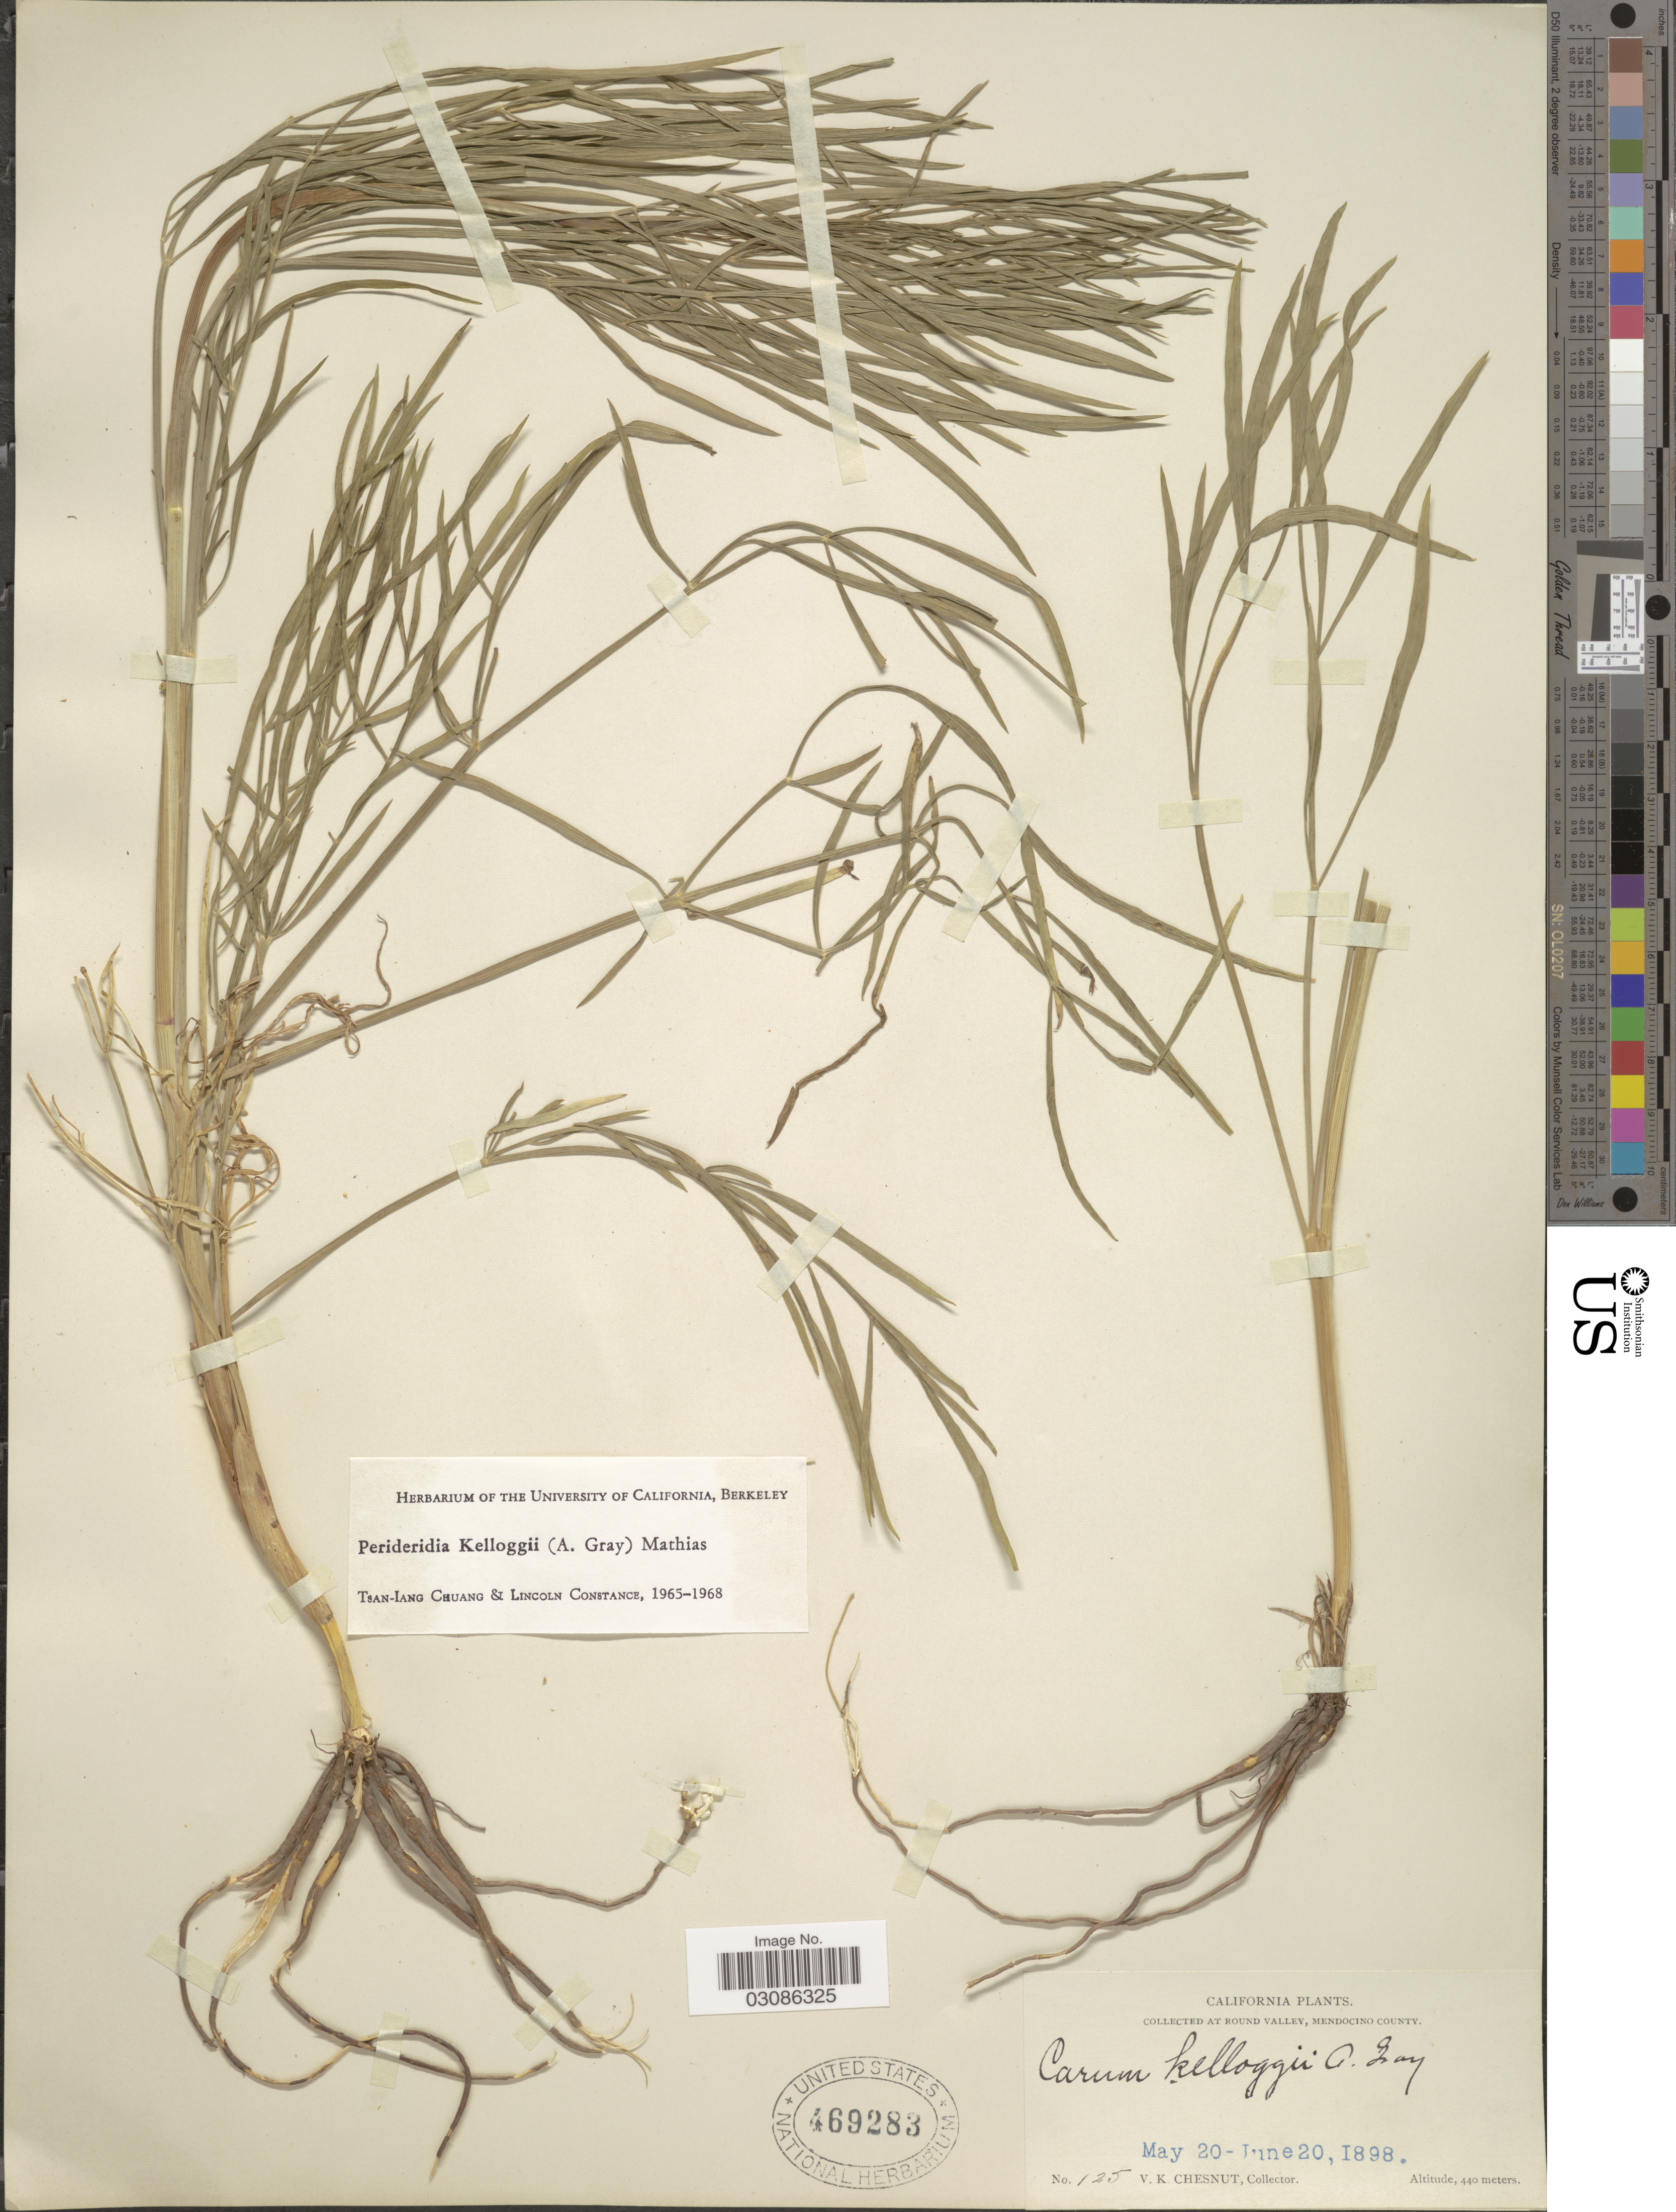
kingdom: Plantae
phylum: Tracheophyta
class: Magnoliopsida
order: Apiales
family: Apiaceae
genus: Perideridia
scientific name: Perideridia kelloggii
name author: (A. Gray) Mathias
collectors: V. Chesnut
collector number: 125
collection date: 1898-05-20/1898-06-20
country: United States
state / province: California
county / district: Mendocino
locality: At Round Valley, Mendocino County.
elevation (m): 440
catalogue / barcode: US 469283